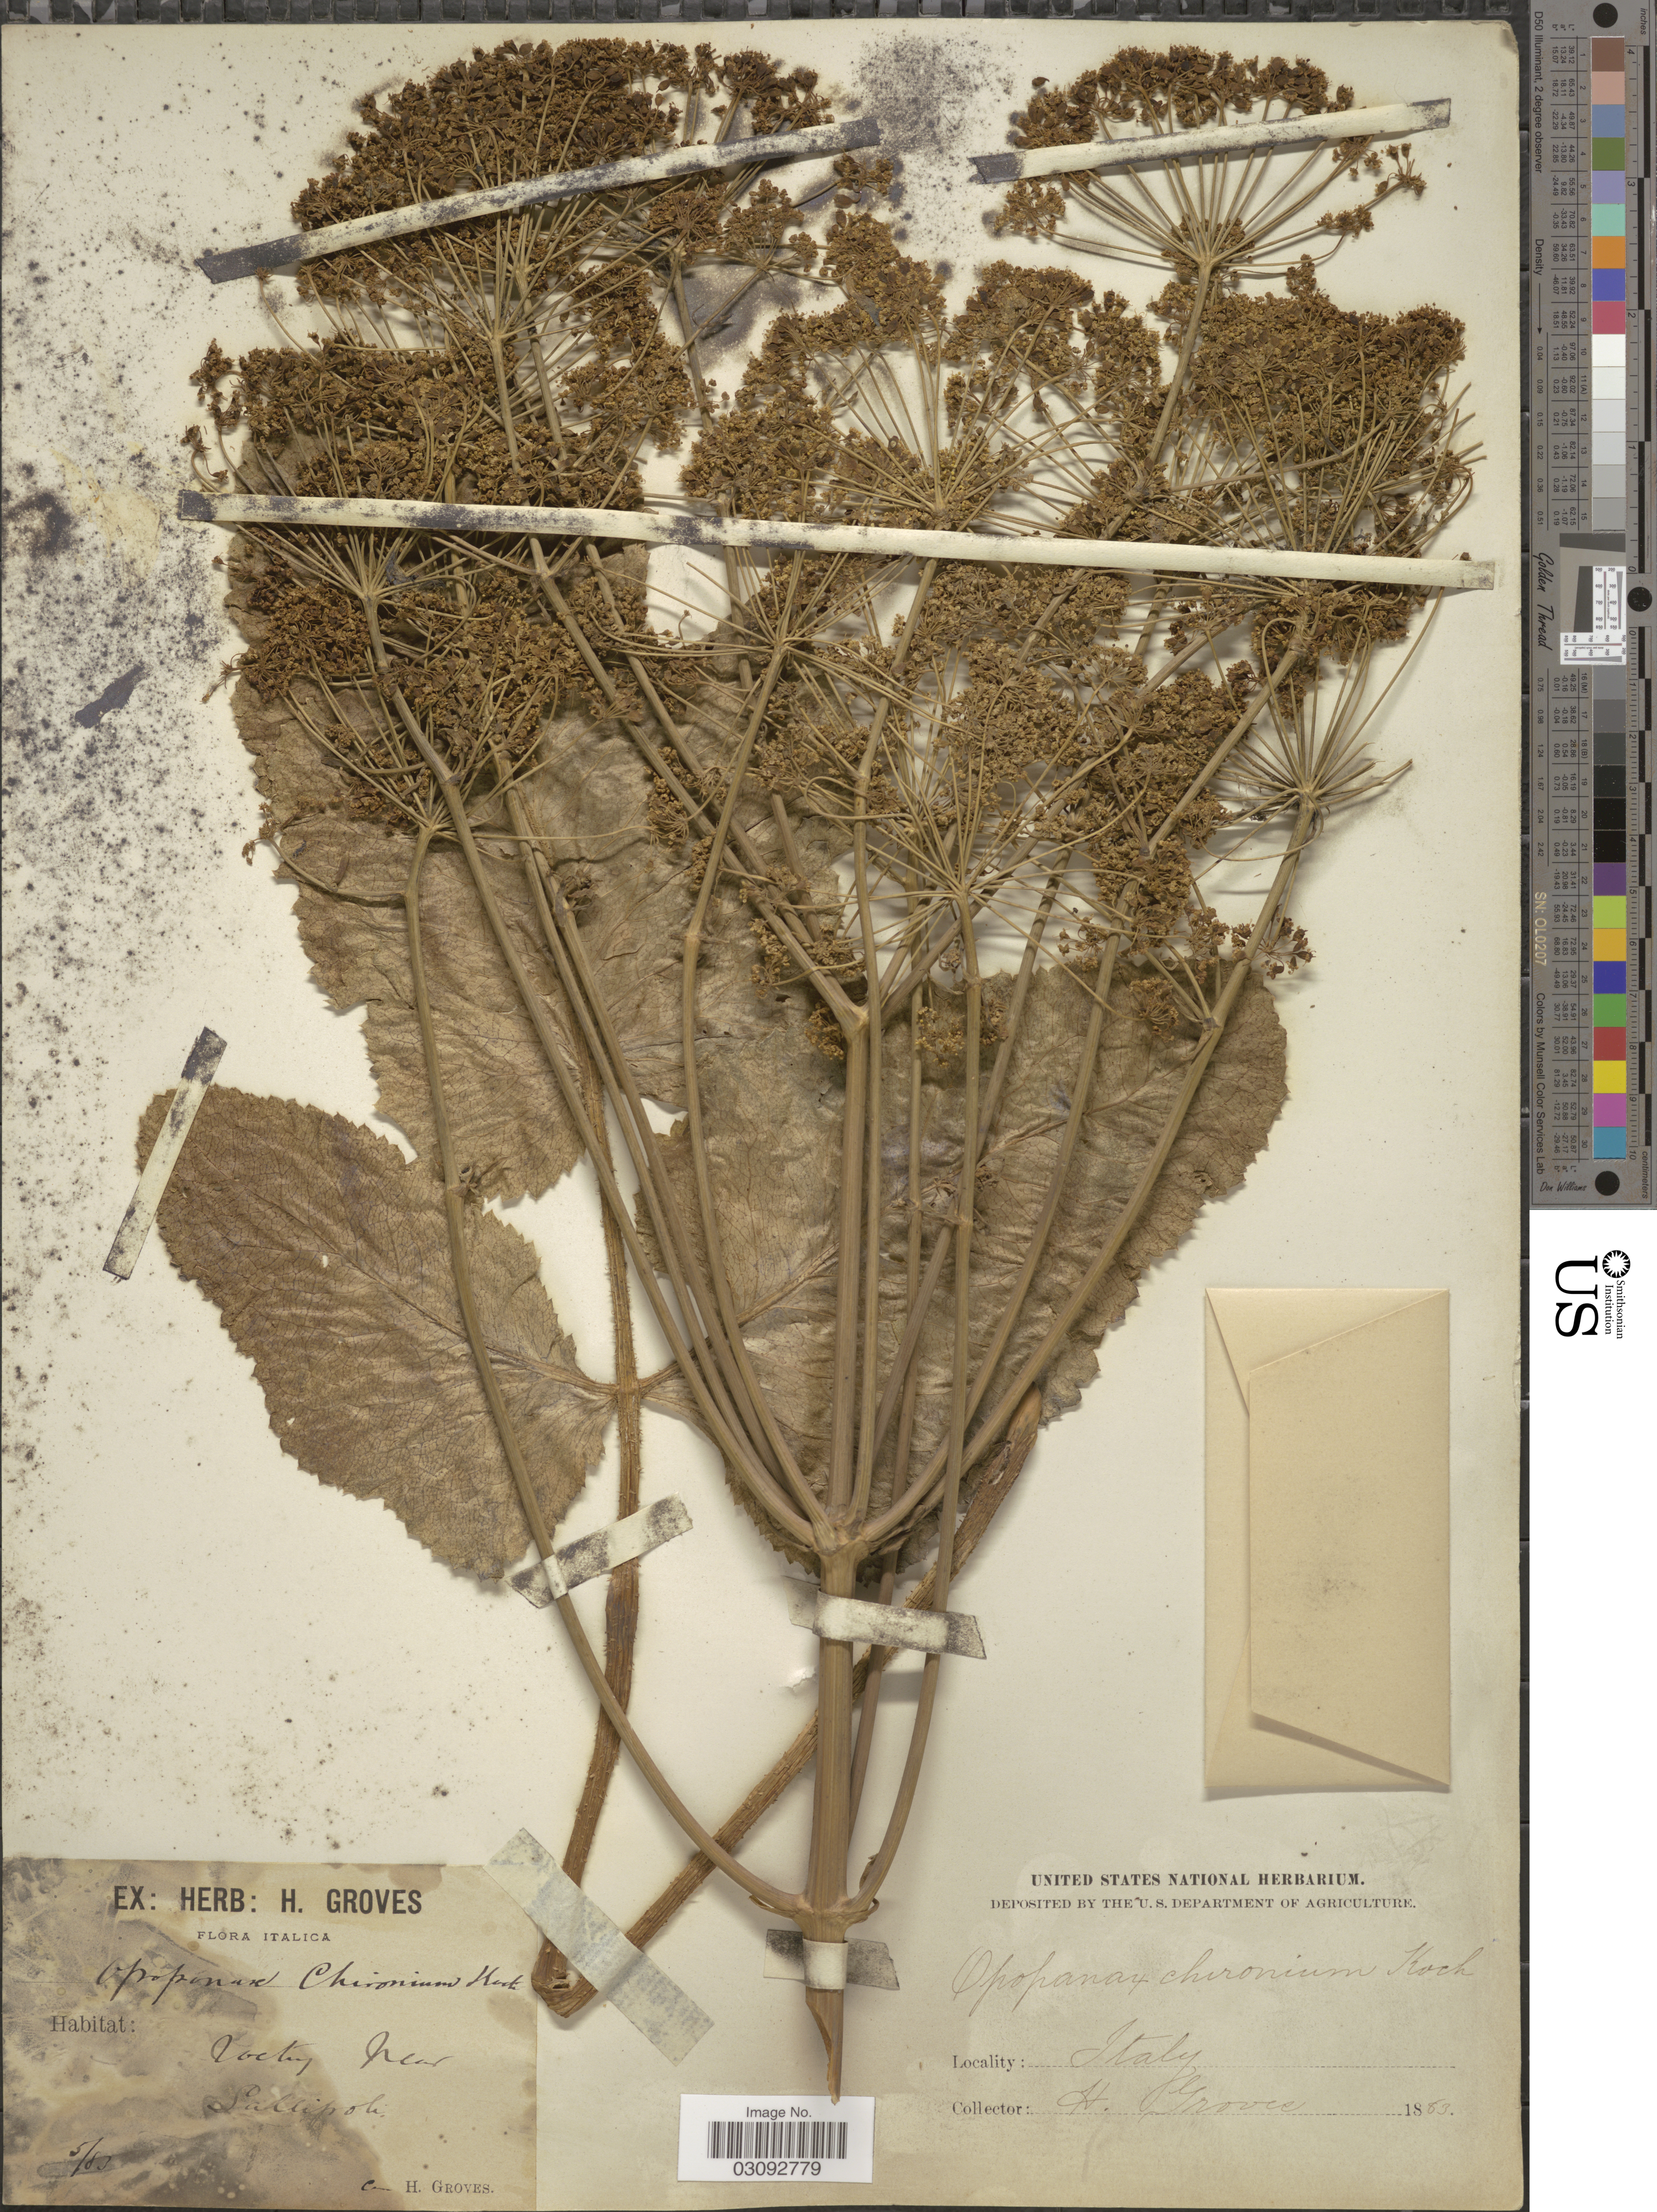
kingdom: Plantae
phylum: Tracheophyta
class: Magnoliopsida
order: Apiales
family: Apiaceae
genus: Opopanax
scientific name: Opopanax chironium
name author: (L.) W.D.J. Koch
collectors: H. Groves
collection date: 1883-05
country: Italy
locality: Near Gallipoli.